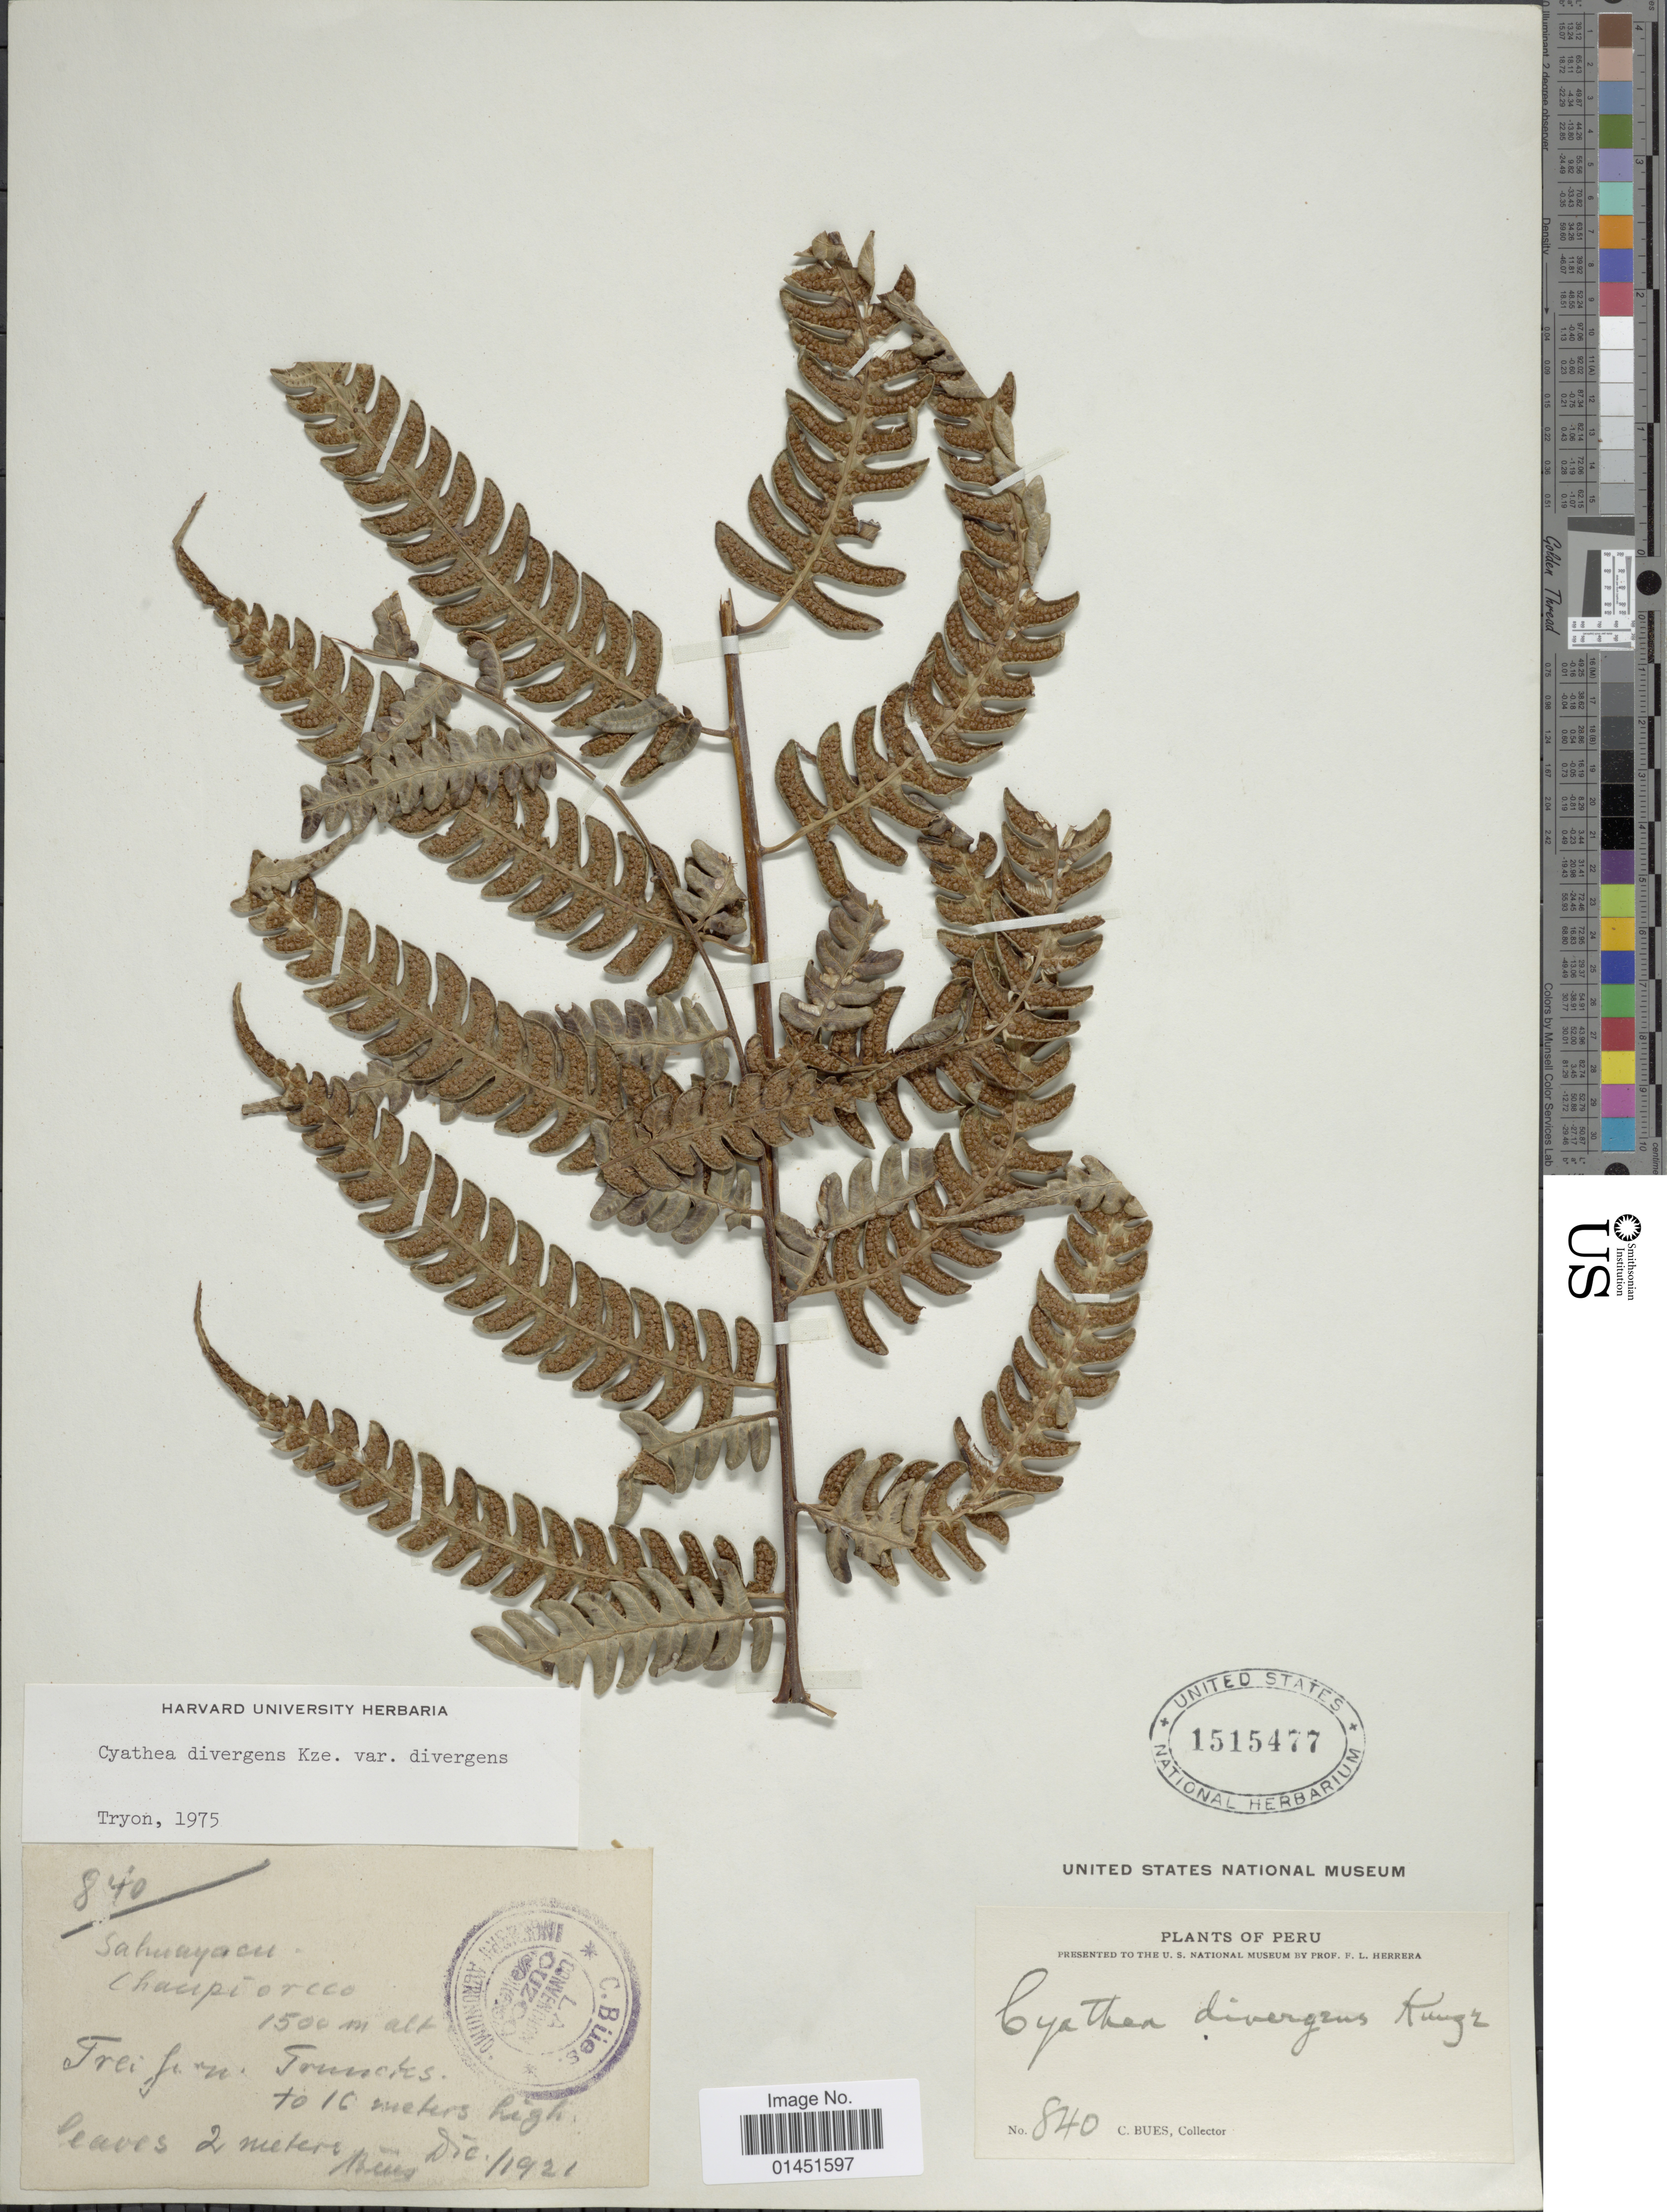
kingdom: Plantae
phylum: Tracheophyta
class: Polypodiopsida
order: Cyatheales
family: Cyatheaceae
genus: Cyathea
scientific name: Cyathea divergens var. divergens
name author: Kunze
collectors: C. Bues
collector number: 840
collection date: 1921-02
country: Peru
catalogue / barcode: US 1515477